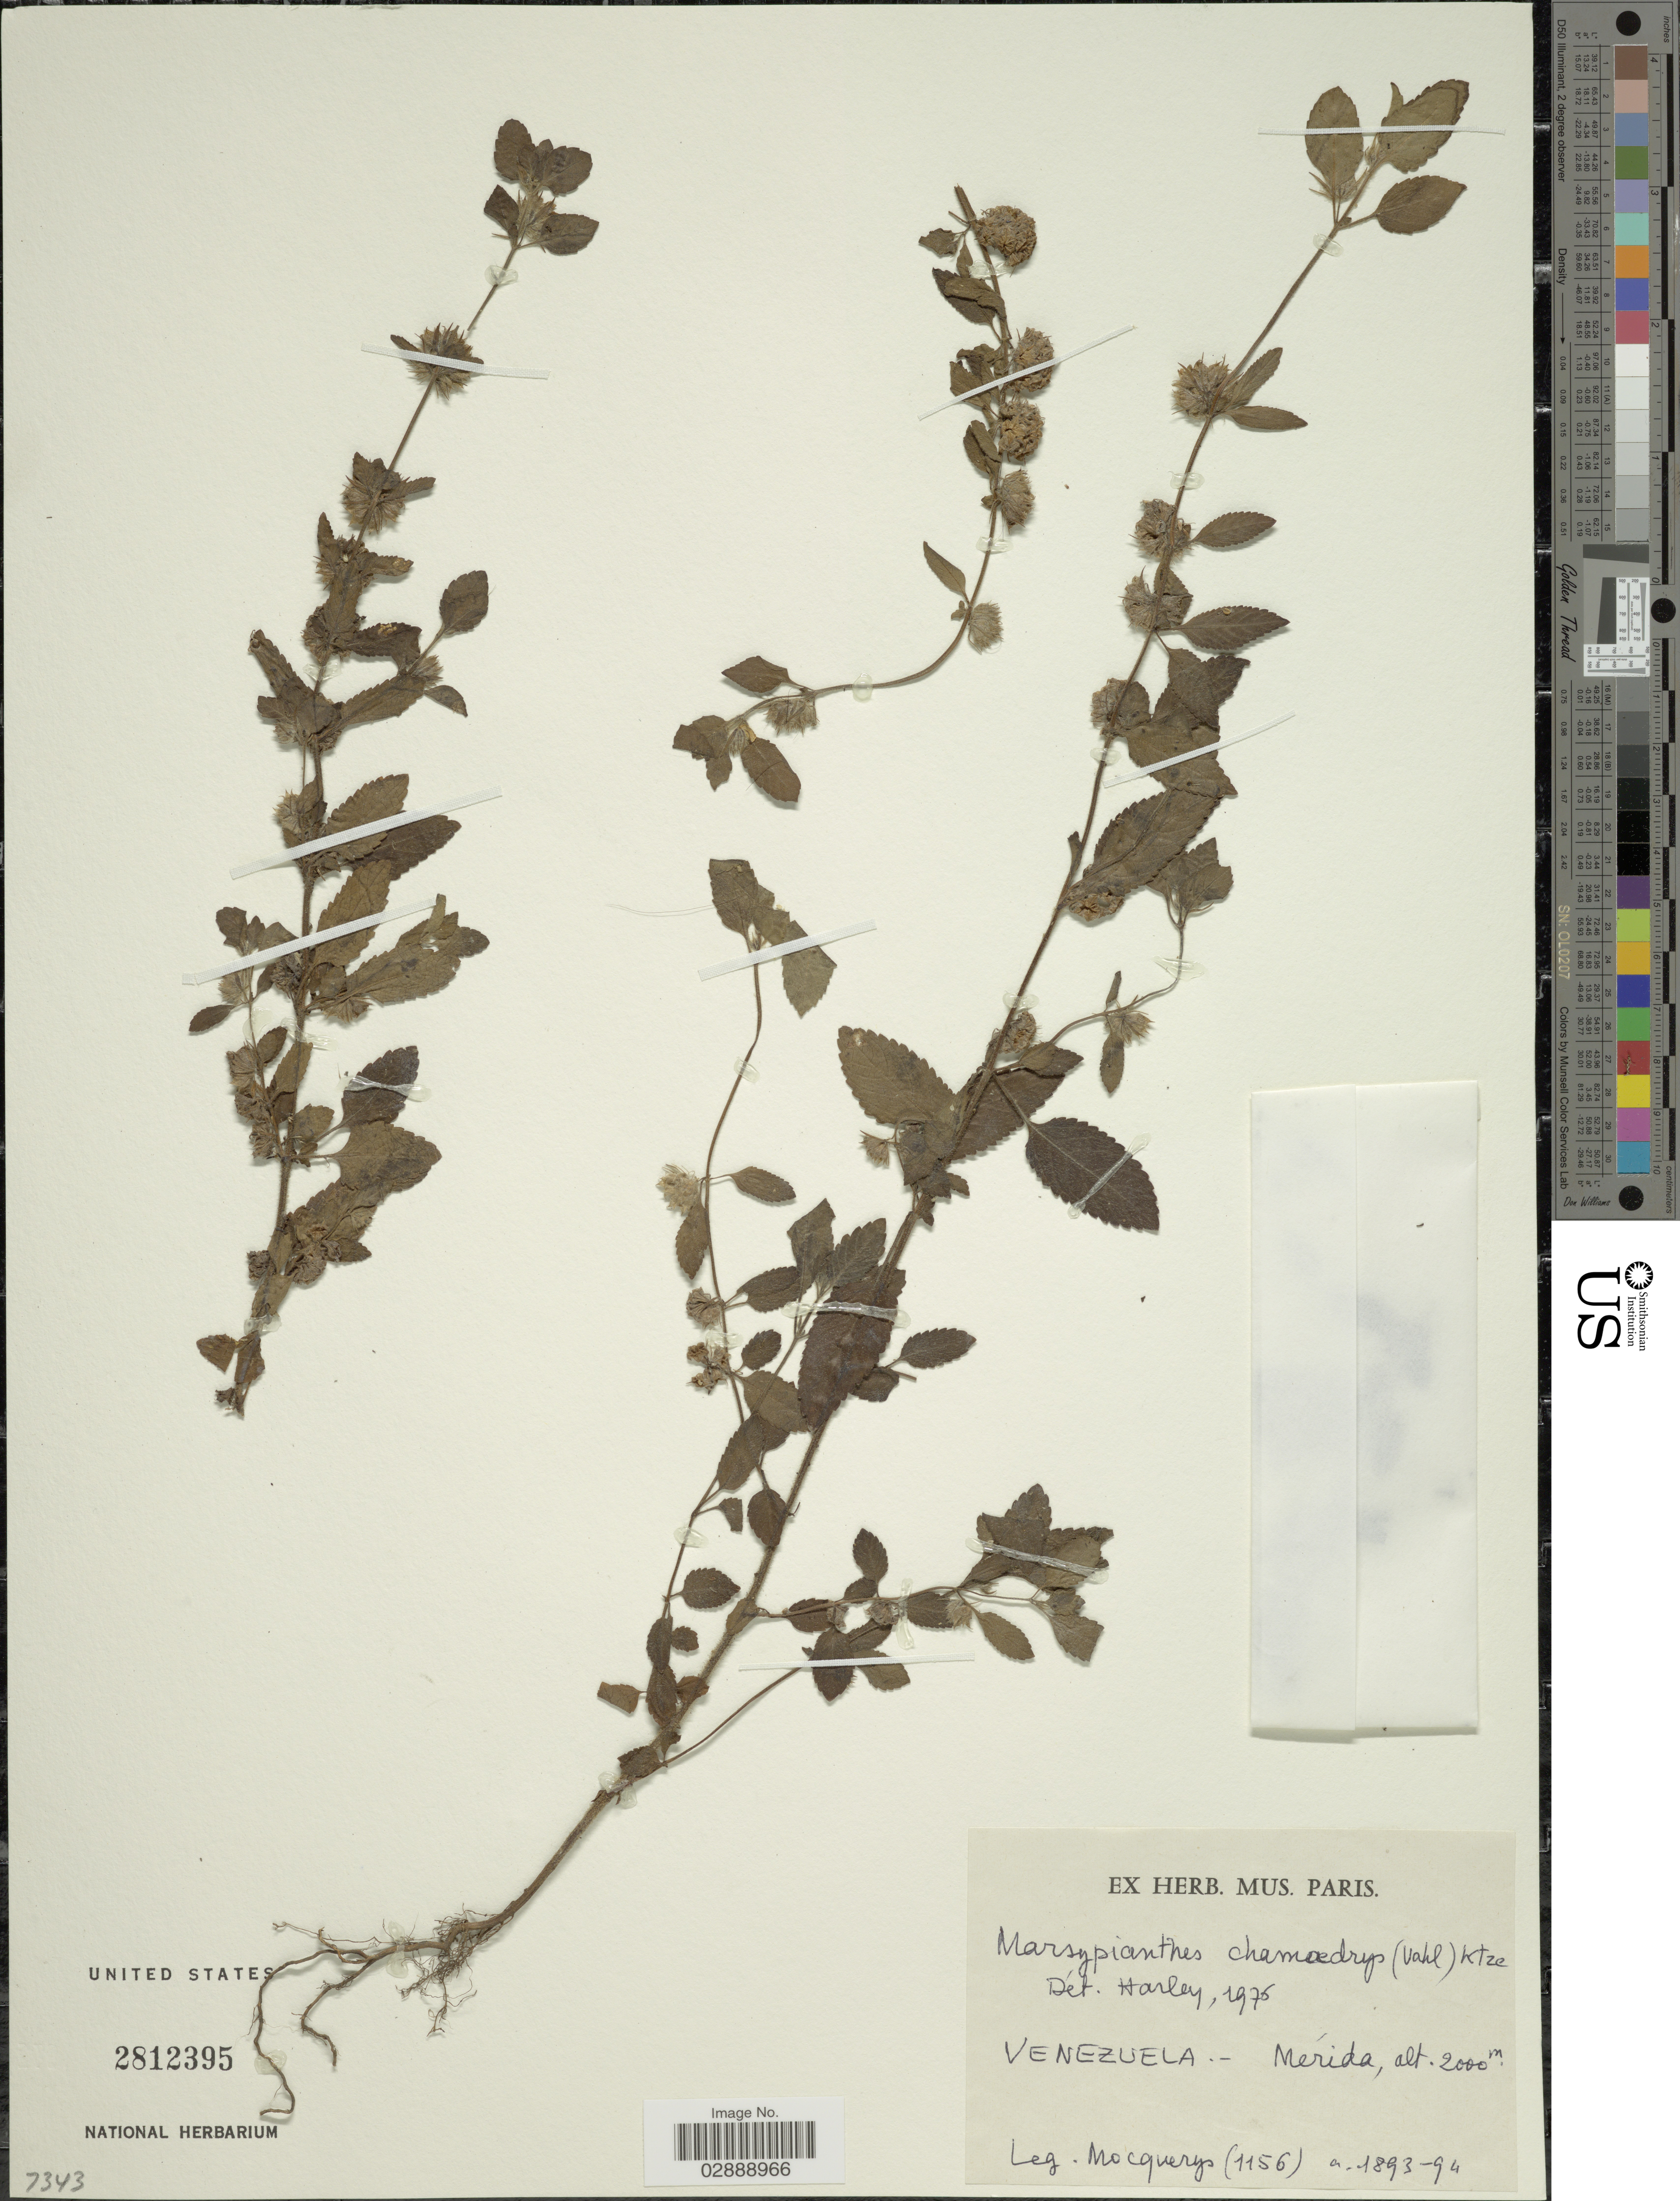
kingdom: Plantae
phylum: Tracheophyta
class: Magnoliopsida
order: Lamiales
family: Lamiaceae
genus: Marsypianthes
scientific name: Marsypianthes chamaedrys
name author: (Vahl) Kuntze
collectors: A. Mocquerys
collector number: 1156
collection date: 1893/1894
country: Venezuela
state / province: Mérida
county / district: Libertador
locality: Mérida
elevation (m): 2000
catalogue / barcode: US 2812395